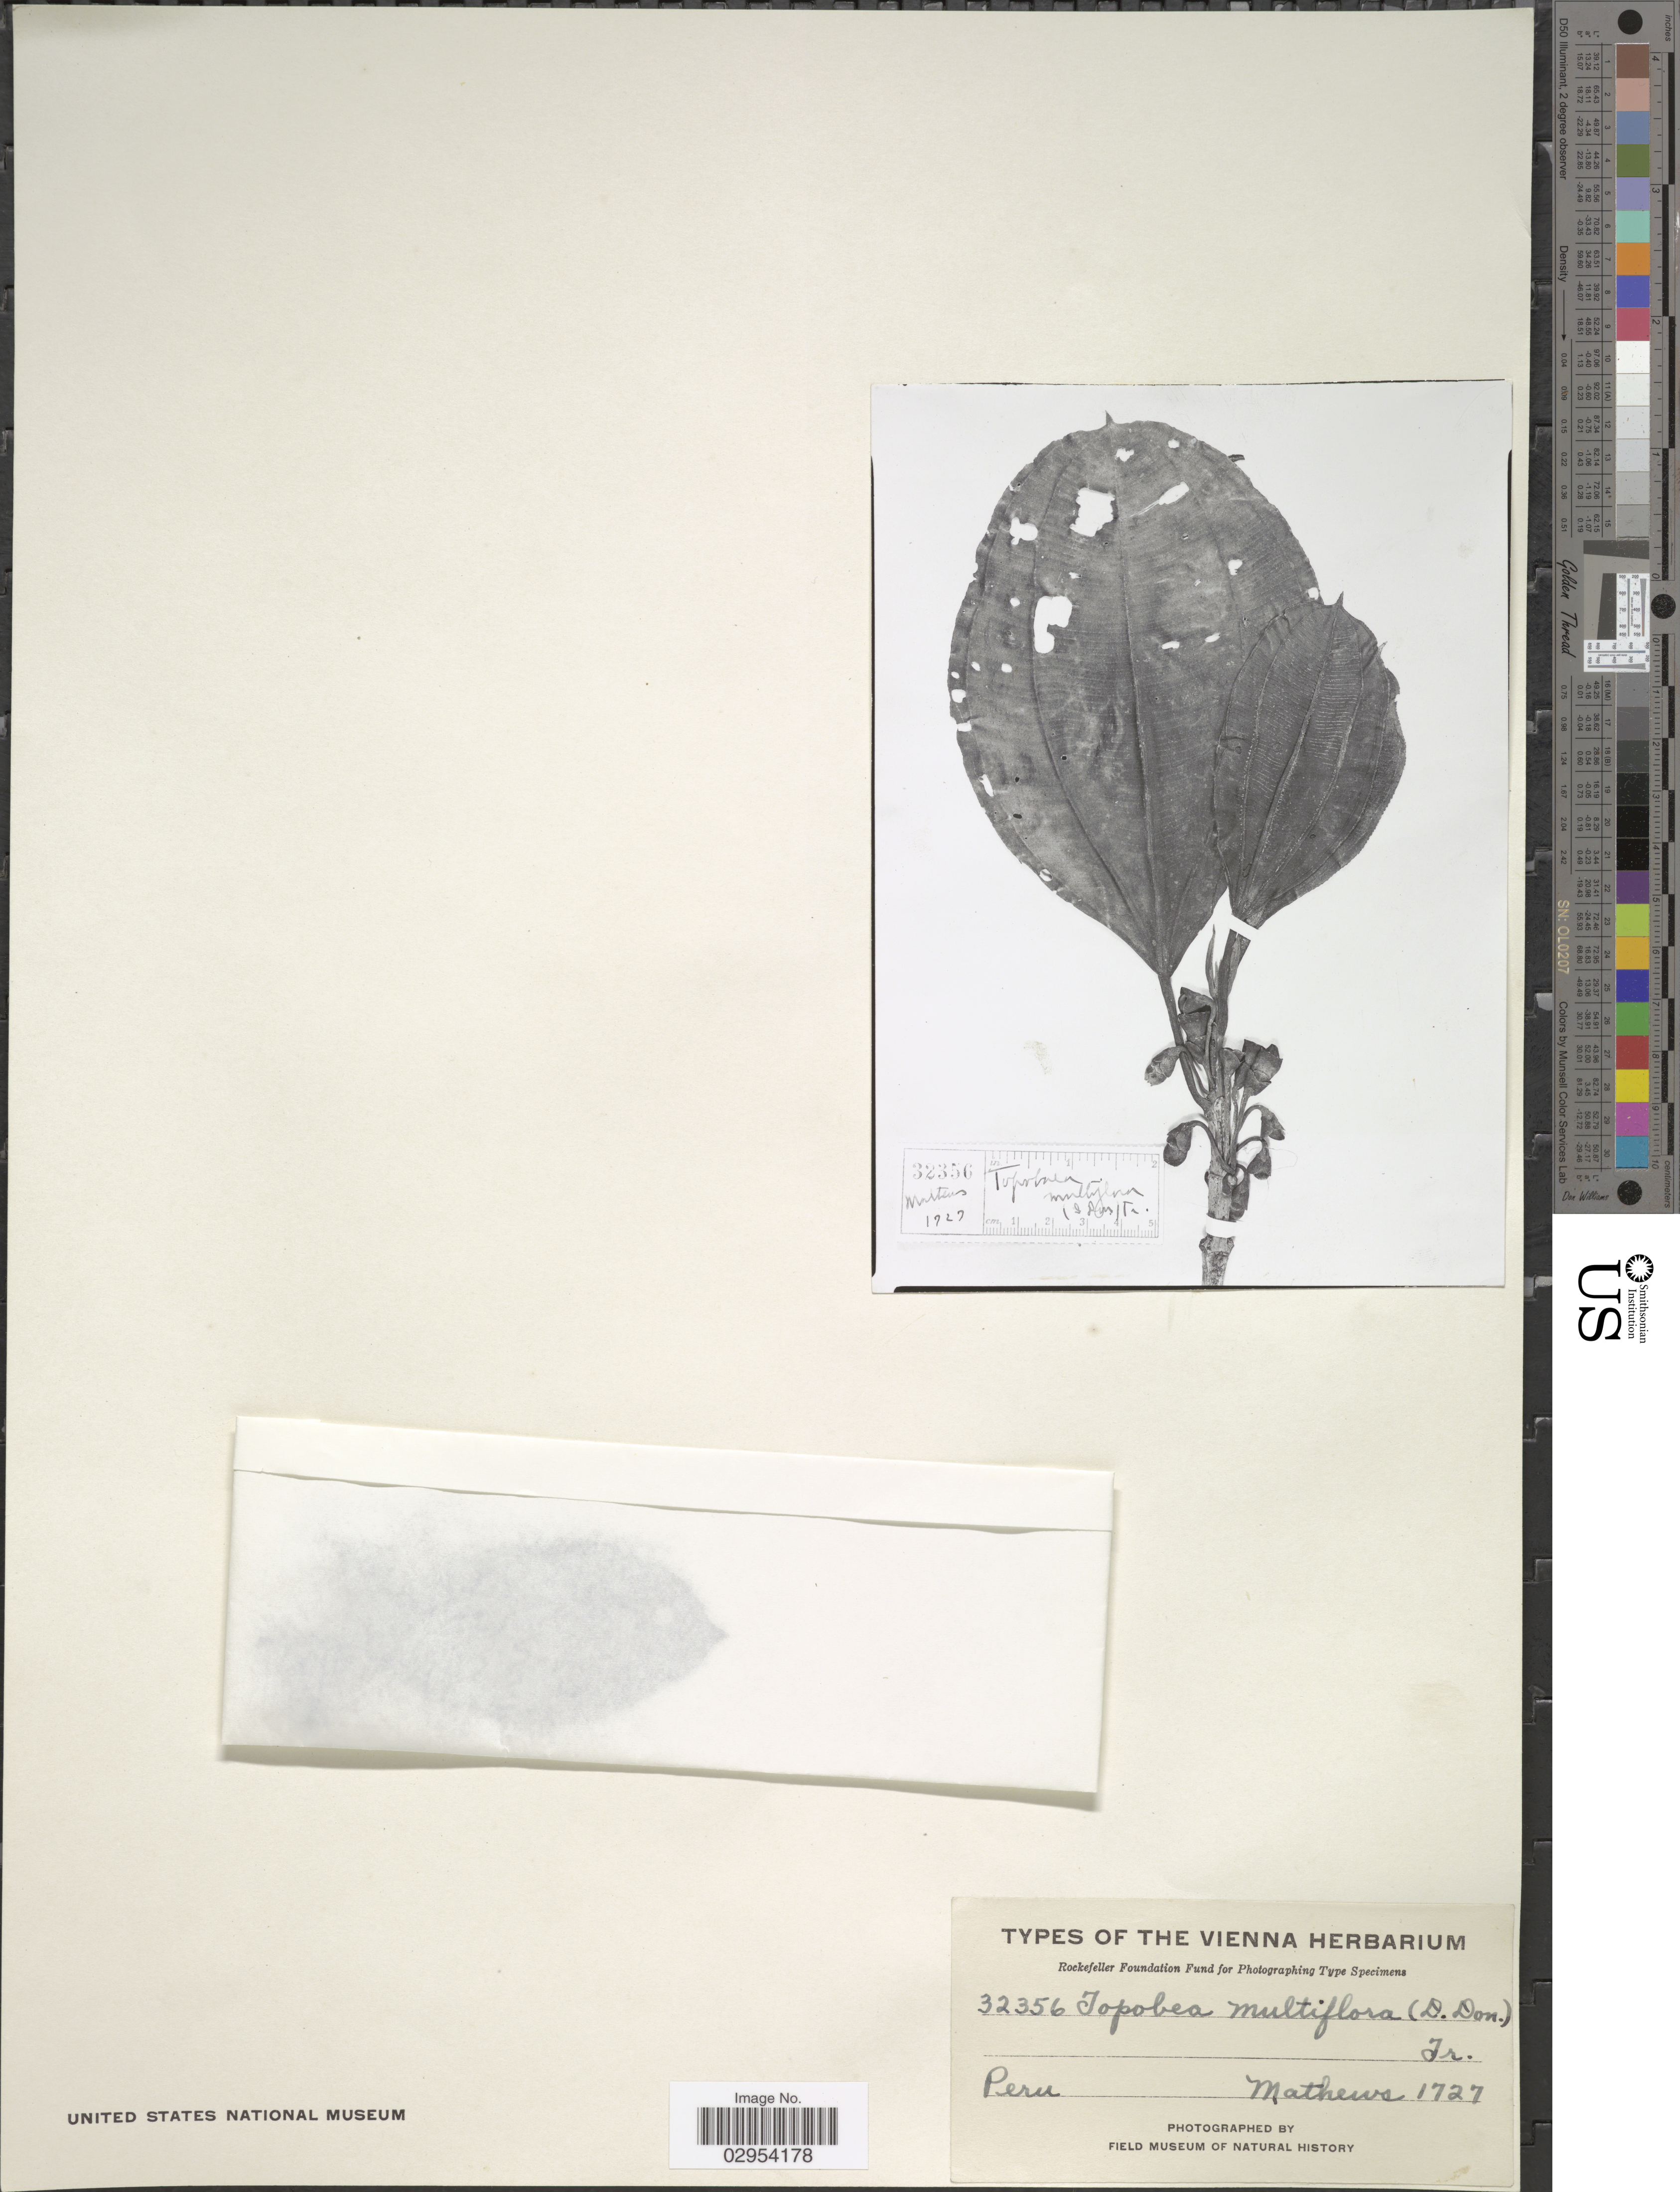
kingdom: Plantae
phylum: Tracheophyta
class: Magnoliopsida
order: Myrtales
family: Melastomataceae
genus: Topobea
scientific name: Topobea multiflora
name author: (D. Don) Triana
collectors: -- Mathews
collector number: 1727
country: Peru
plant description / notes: Photograph and fragmentary material of (non-type) specimen ex herb. Vienna.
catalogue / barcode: US 102974